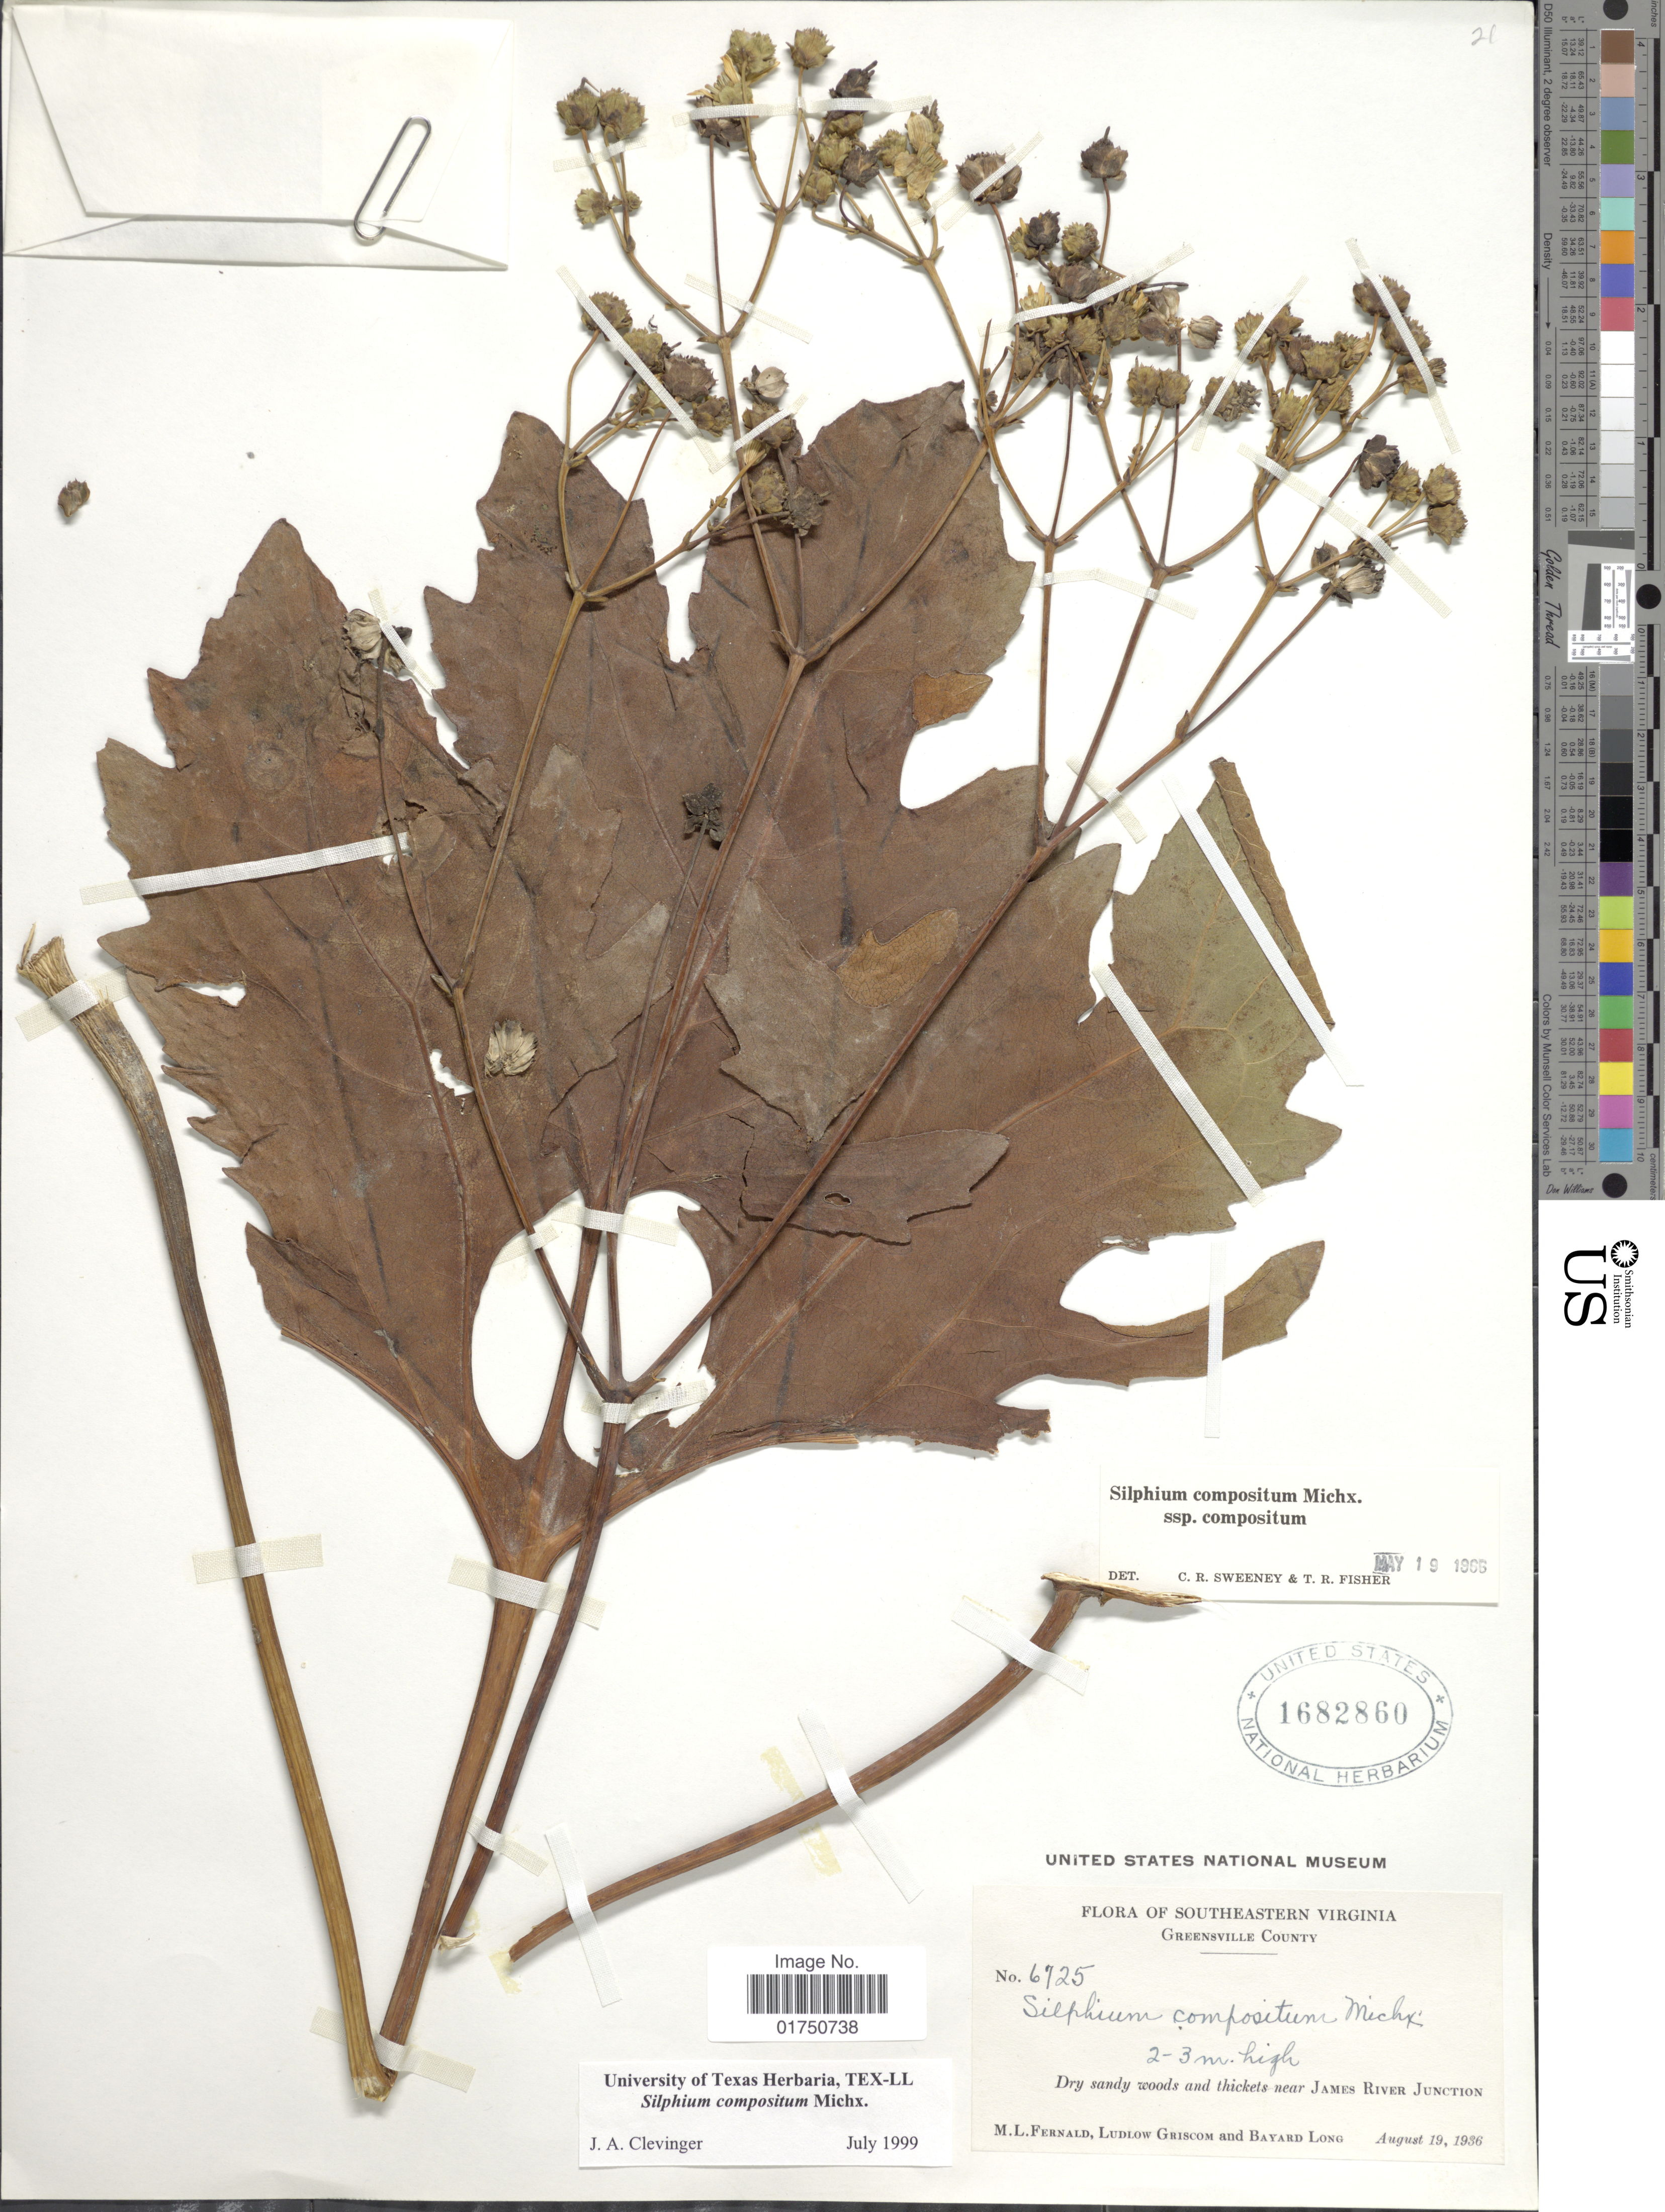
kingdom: Plantae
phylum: Tracheophyta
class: Magnoliopsida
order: Asterales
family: Asteraceae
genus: Silphium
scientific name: Silphium compositum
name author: Michx.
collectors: M. L. Fernald, L. Griscom & B. Long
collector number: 6725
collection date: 1936-08-19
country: United States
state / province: Virginia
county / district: Greensville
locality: Southeastern Virginia. Greensville County. Dry sandy woods and thickets near James River Junction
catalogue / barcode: US 1682860